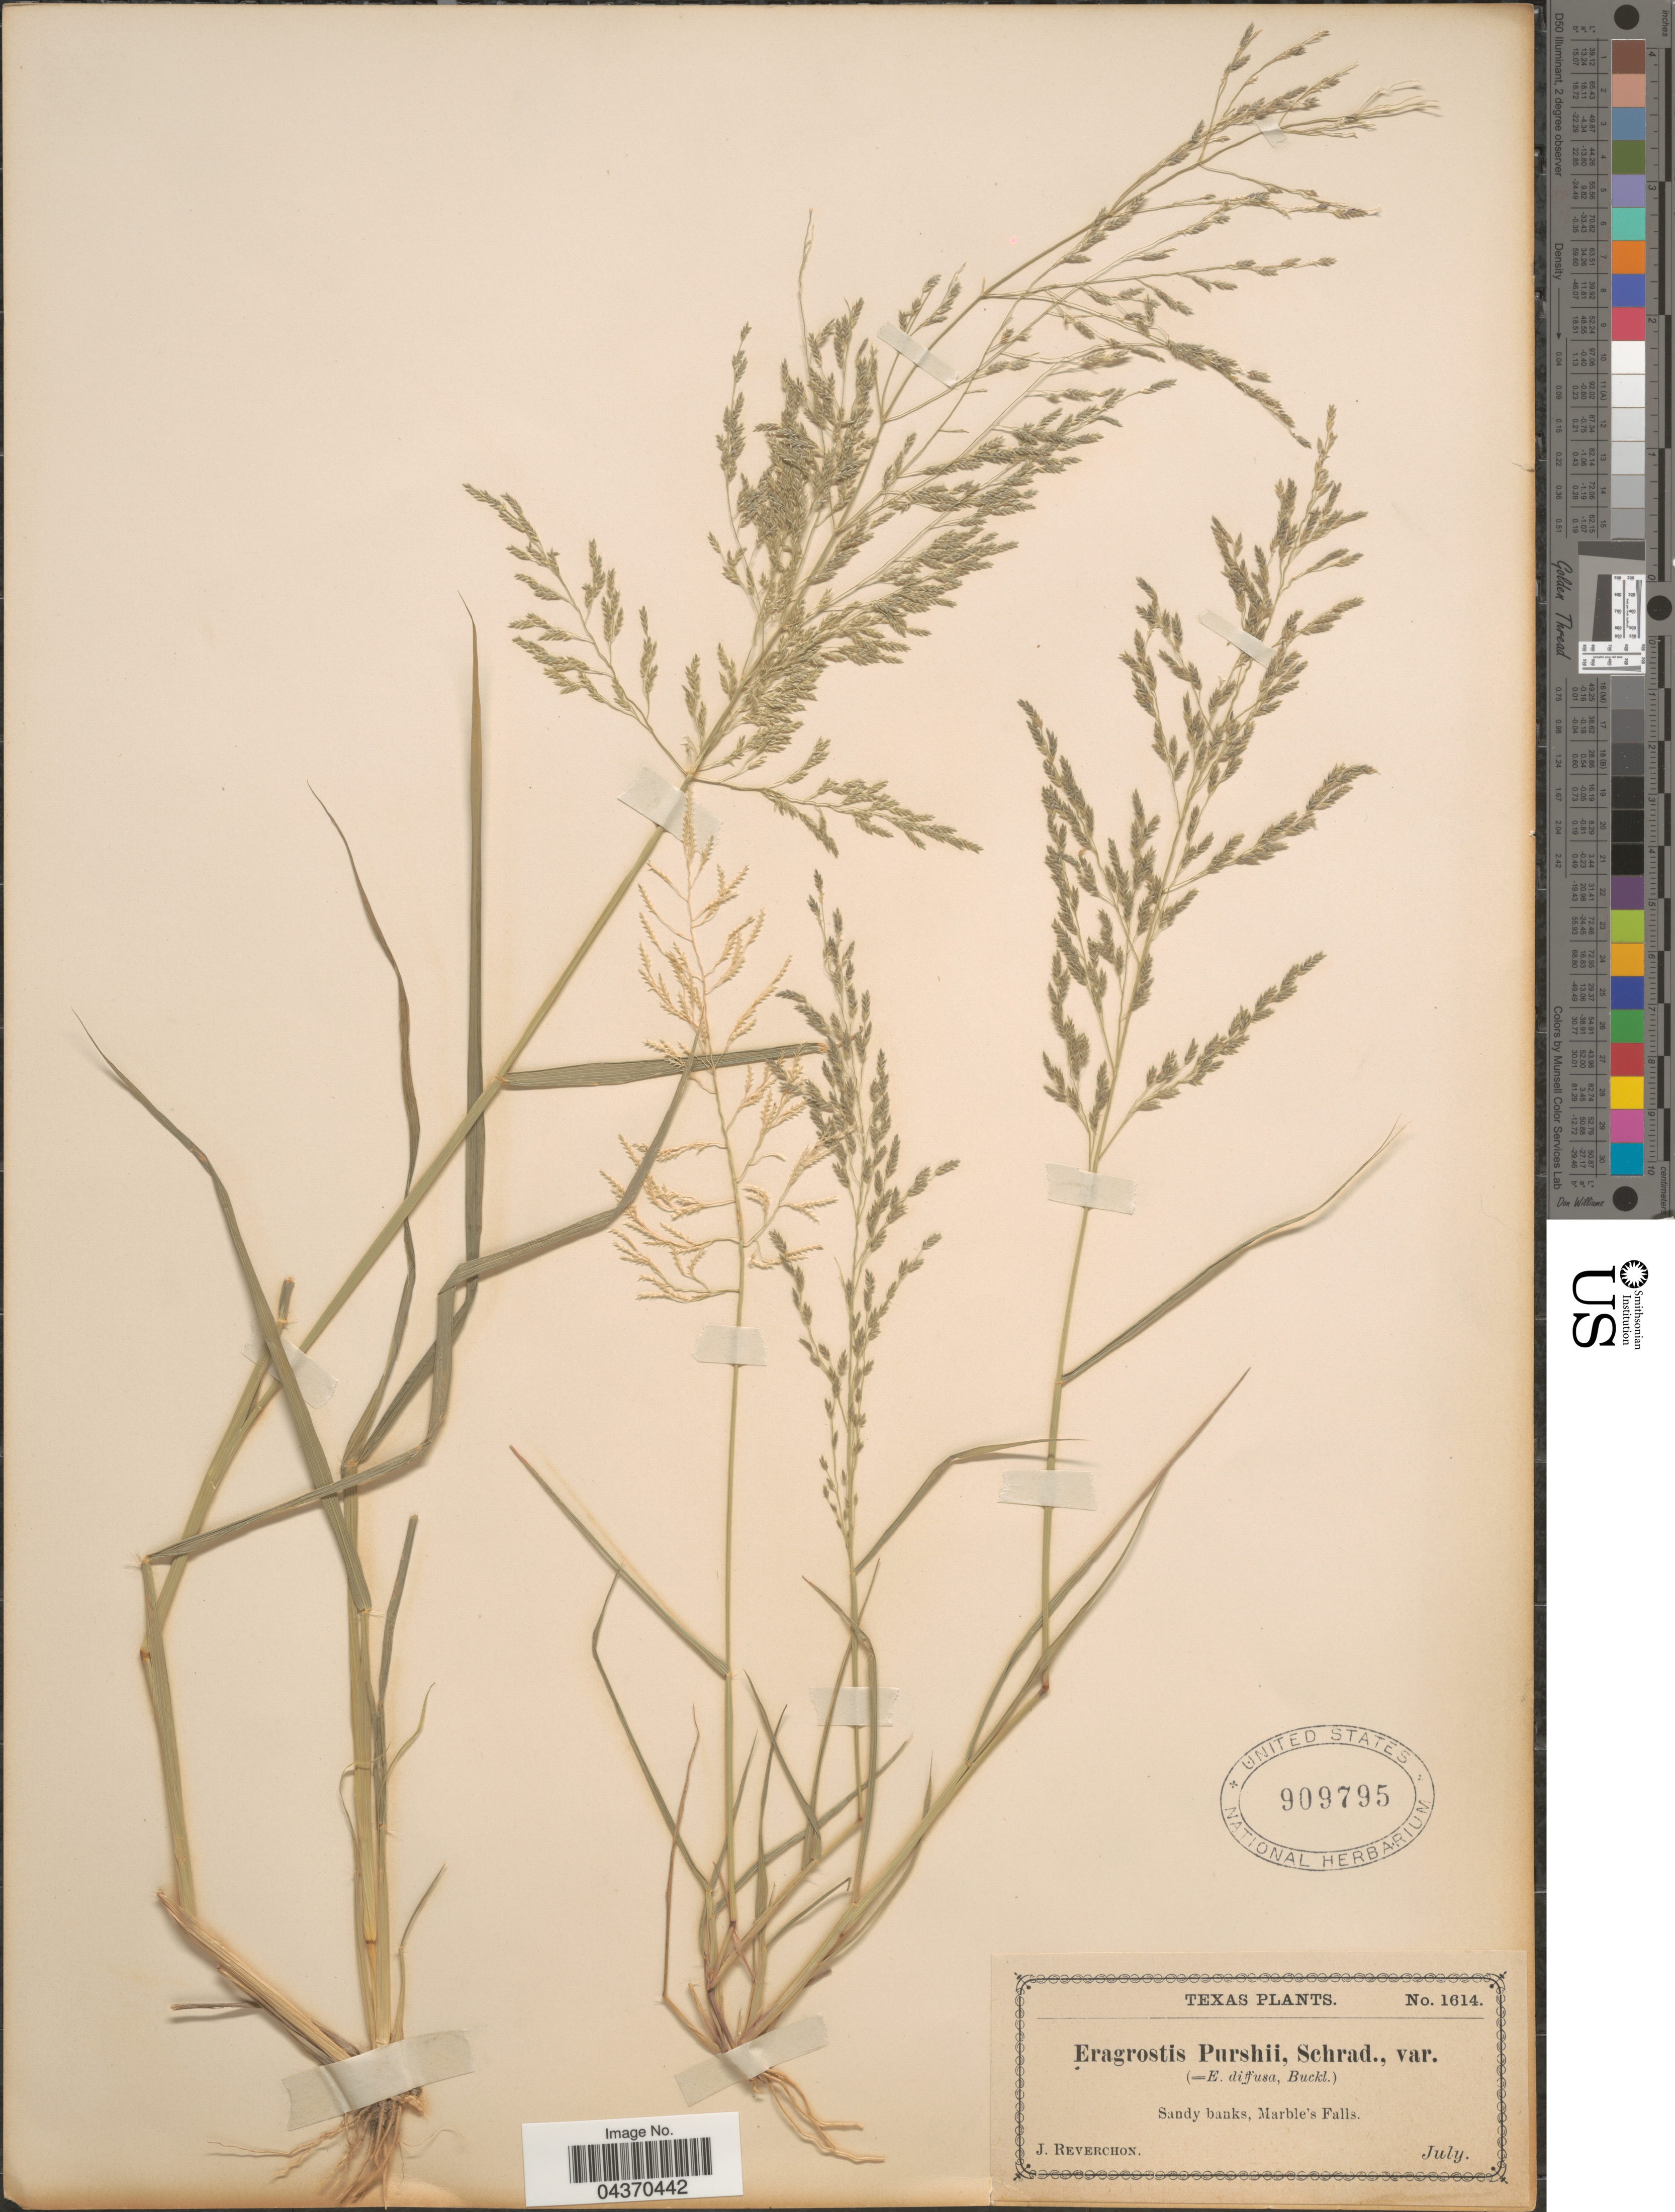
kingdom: Plantae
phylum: Tracheophyta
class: Liliopsida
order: Poales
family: Poaceae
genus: Eragrostis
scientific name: Eragrostis pectinacea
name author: (Michx.) Nees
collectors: J. Reverchon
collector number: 1614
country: United States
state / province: Texas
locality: Sandy banks, Marble's Falls.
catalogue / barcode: US 909795